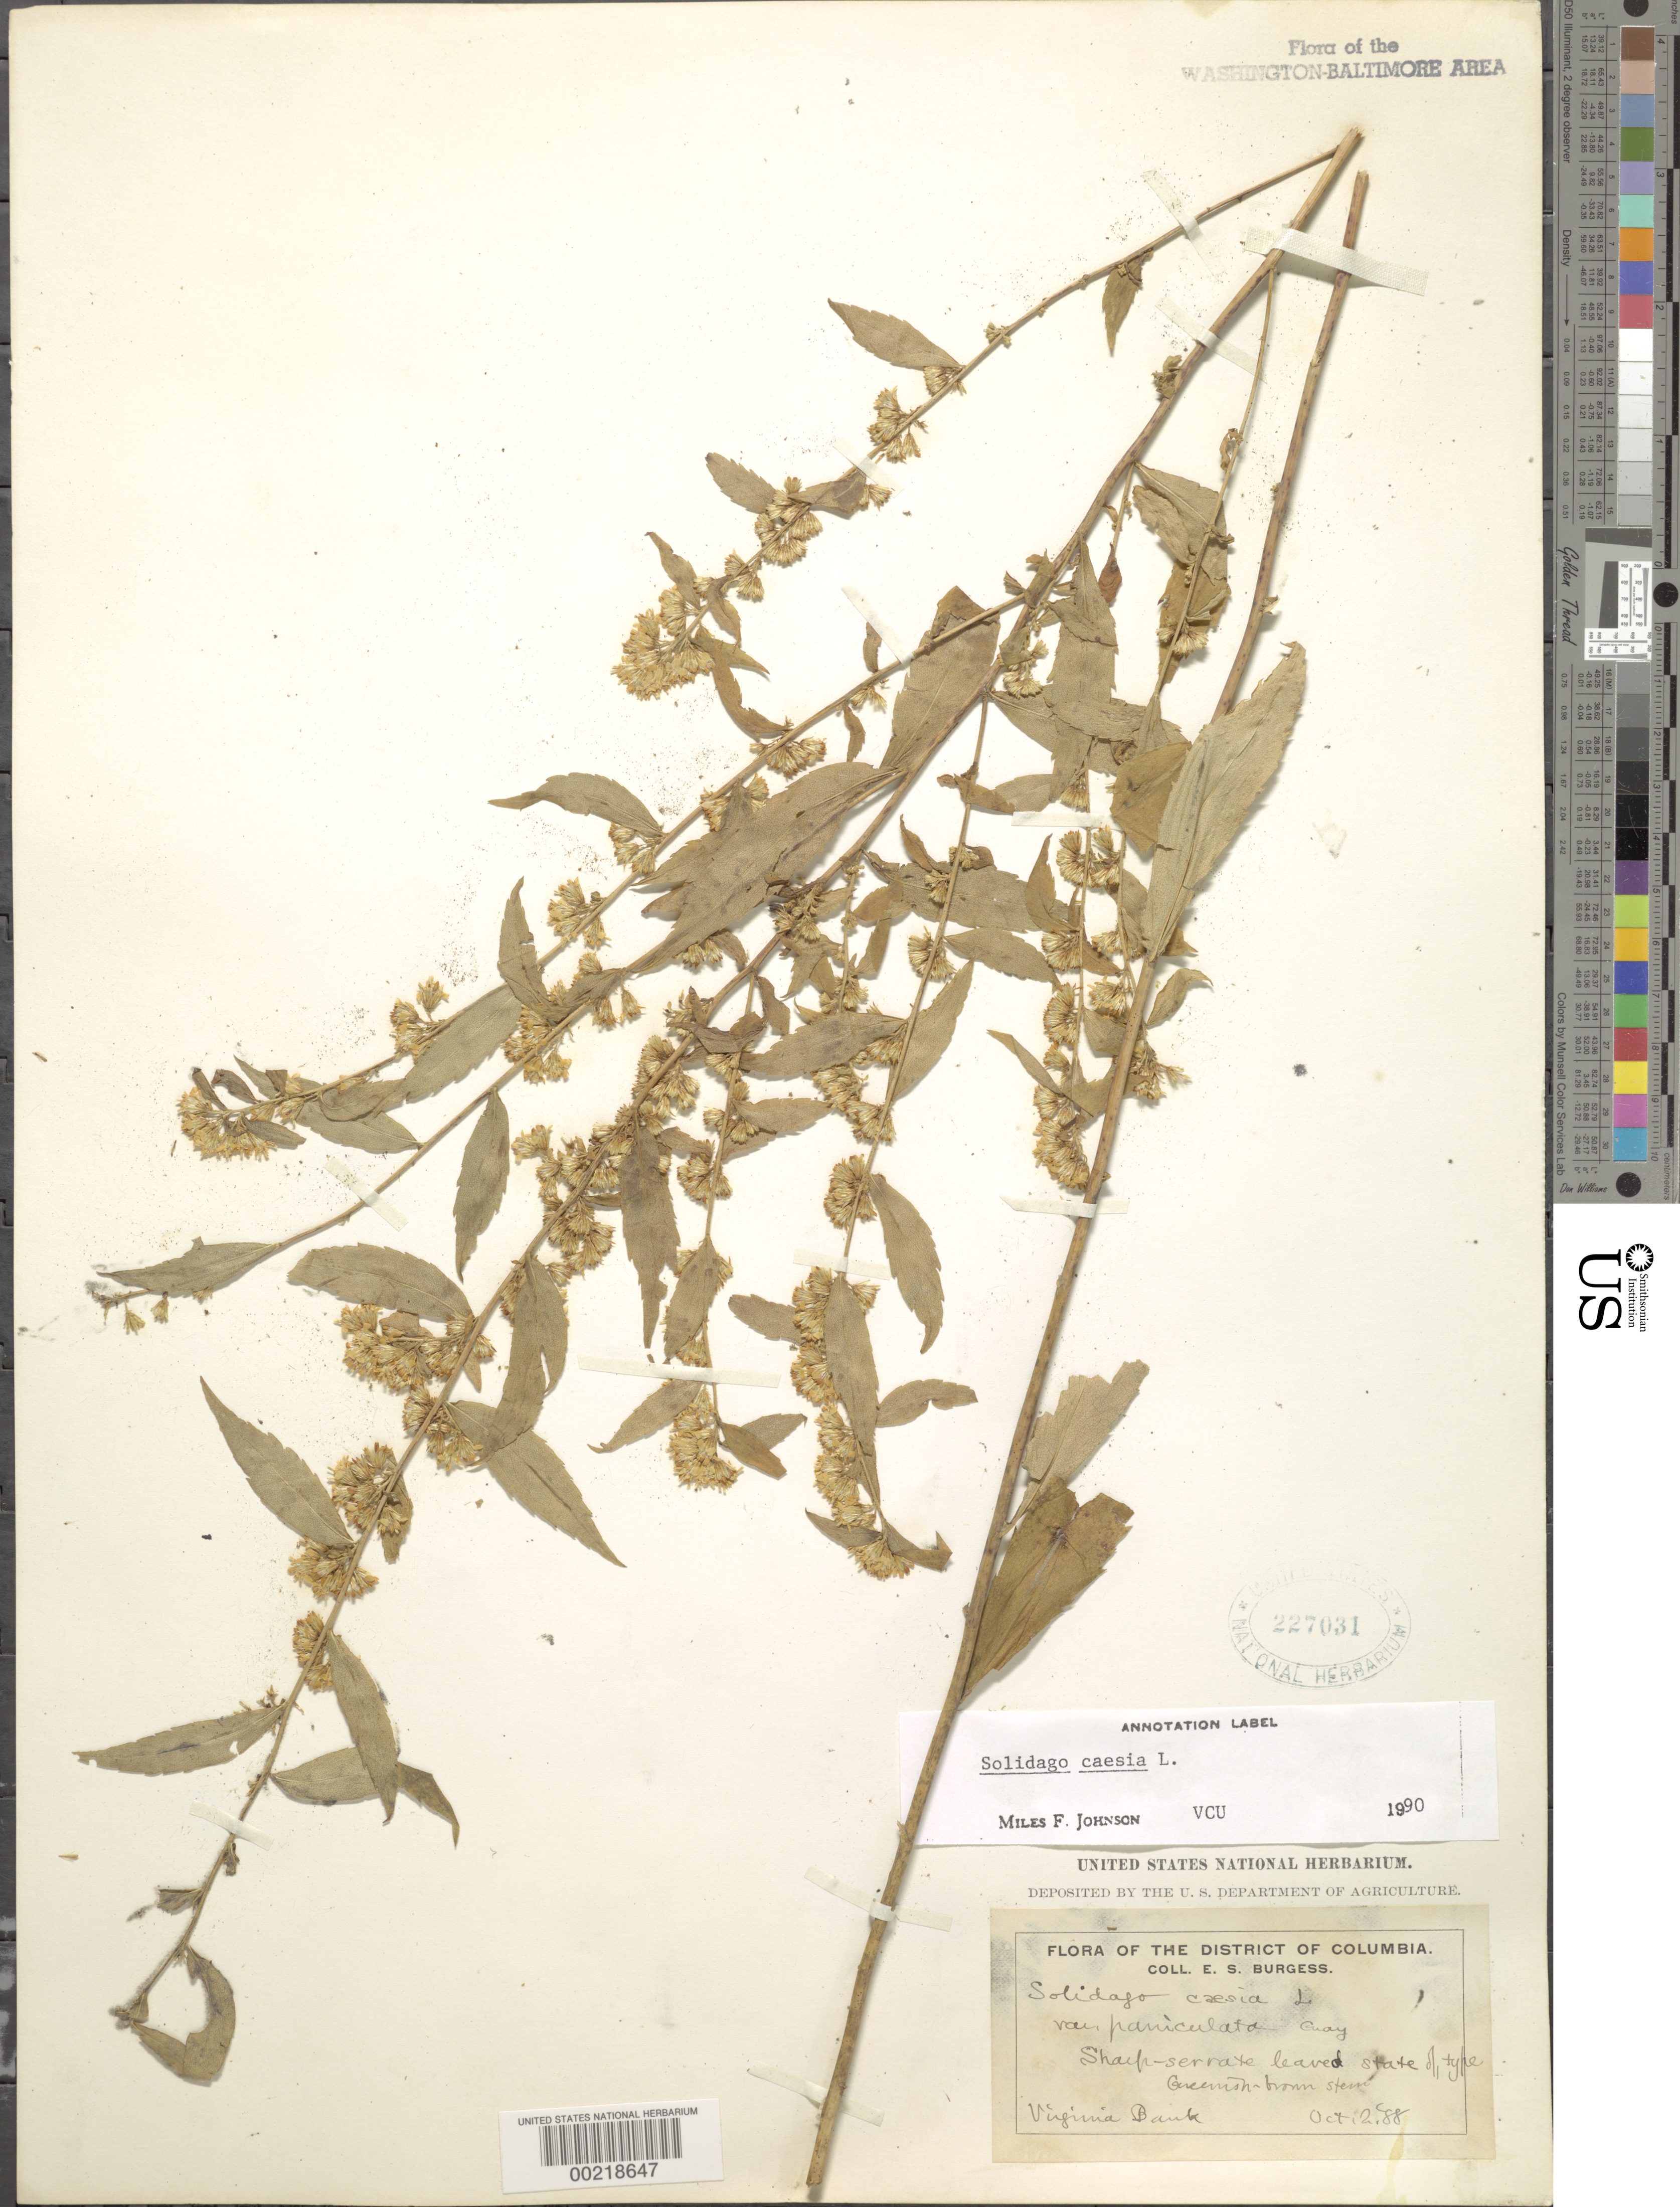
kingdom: Plantae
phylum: Tracheophyta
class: Magnoliopsida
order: Asterales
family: Asteraceae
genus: Solidago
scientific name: Solidago caesia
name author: L.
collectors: E. Burgess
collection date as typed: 02 Oct 1888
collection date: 1888-10-02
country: United States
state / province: Virginia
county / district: Fairfax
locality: Potomac Banks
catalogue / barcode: US 227031